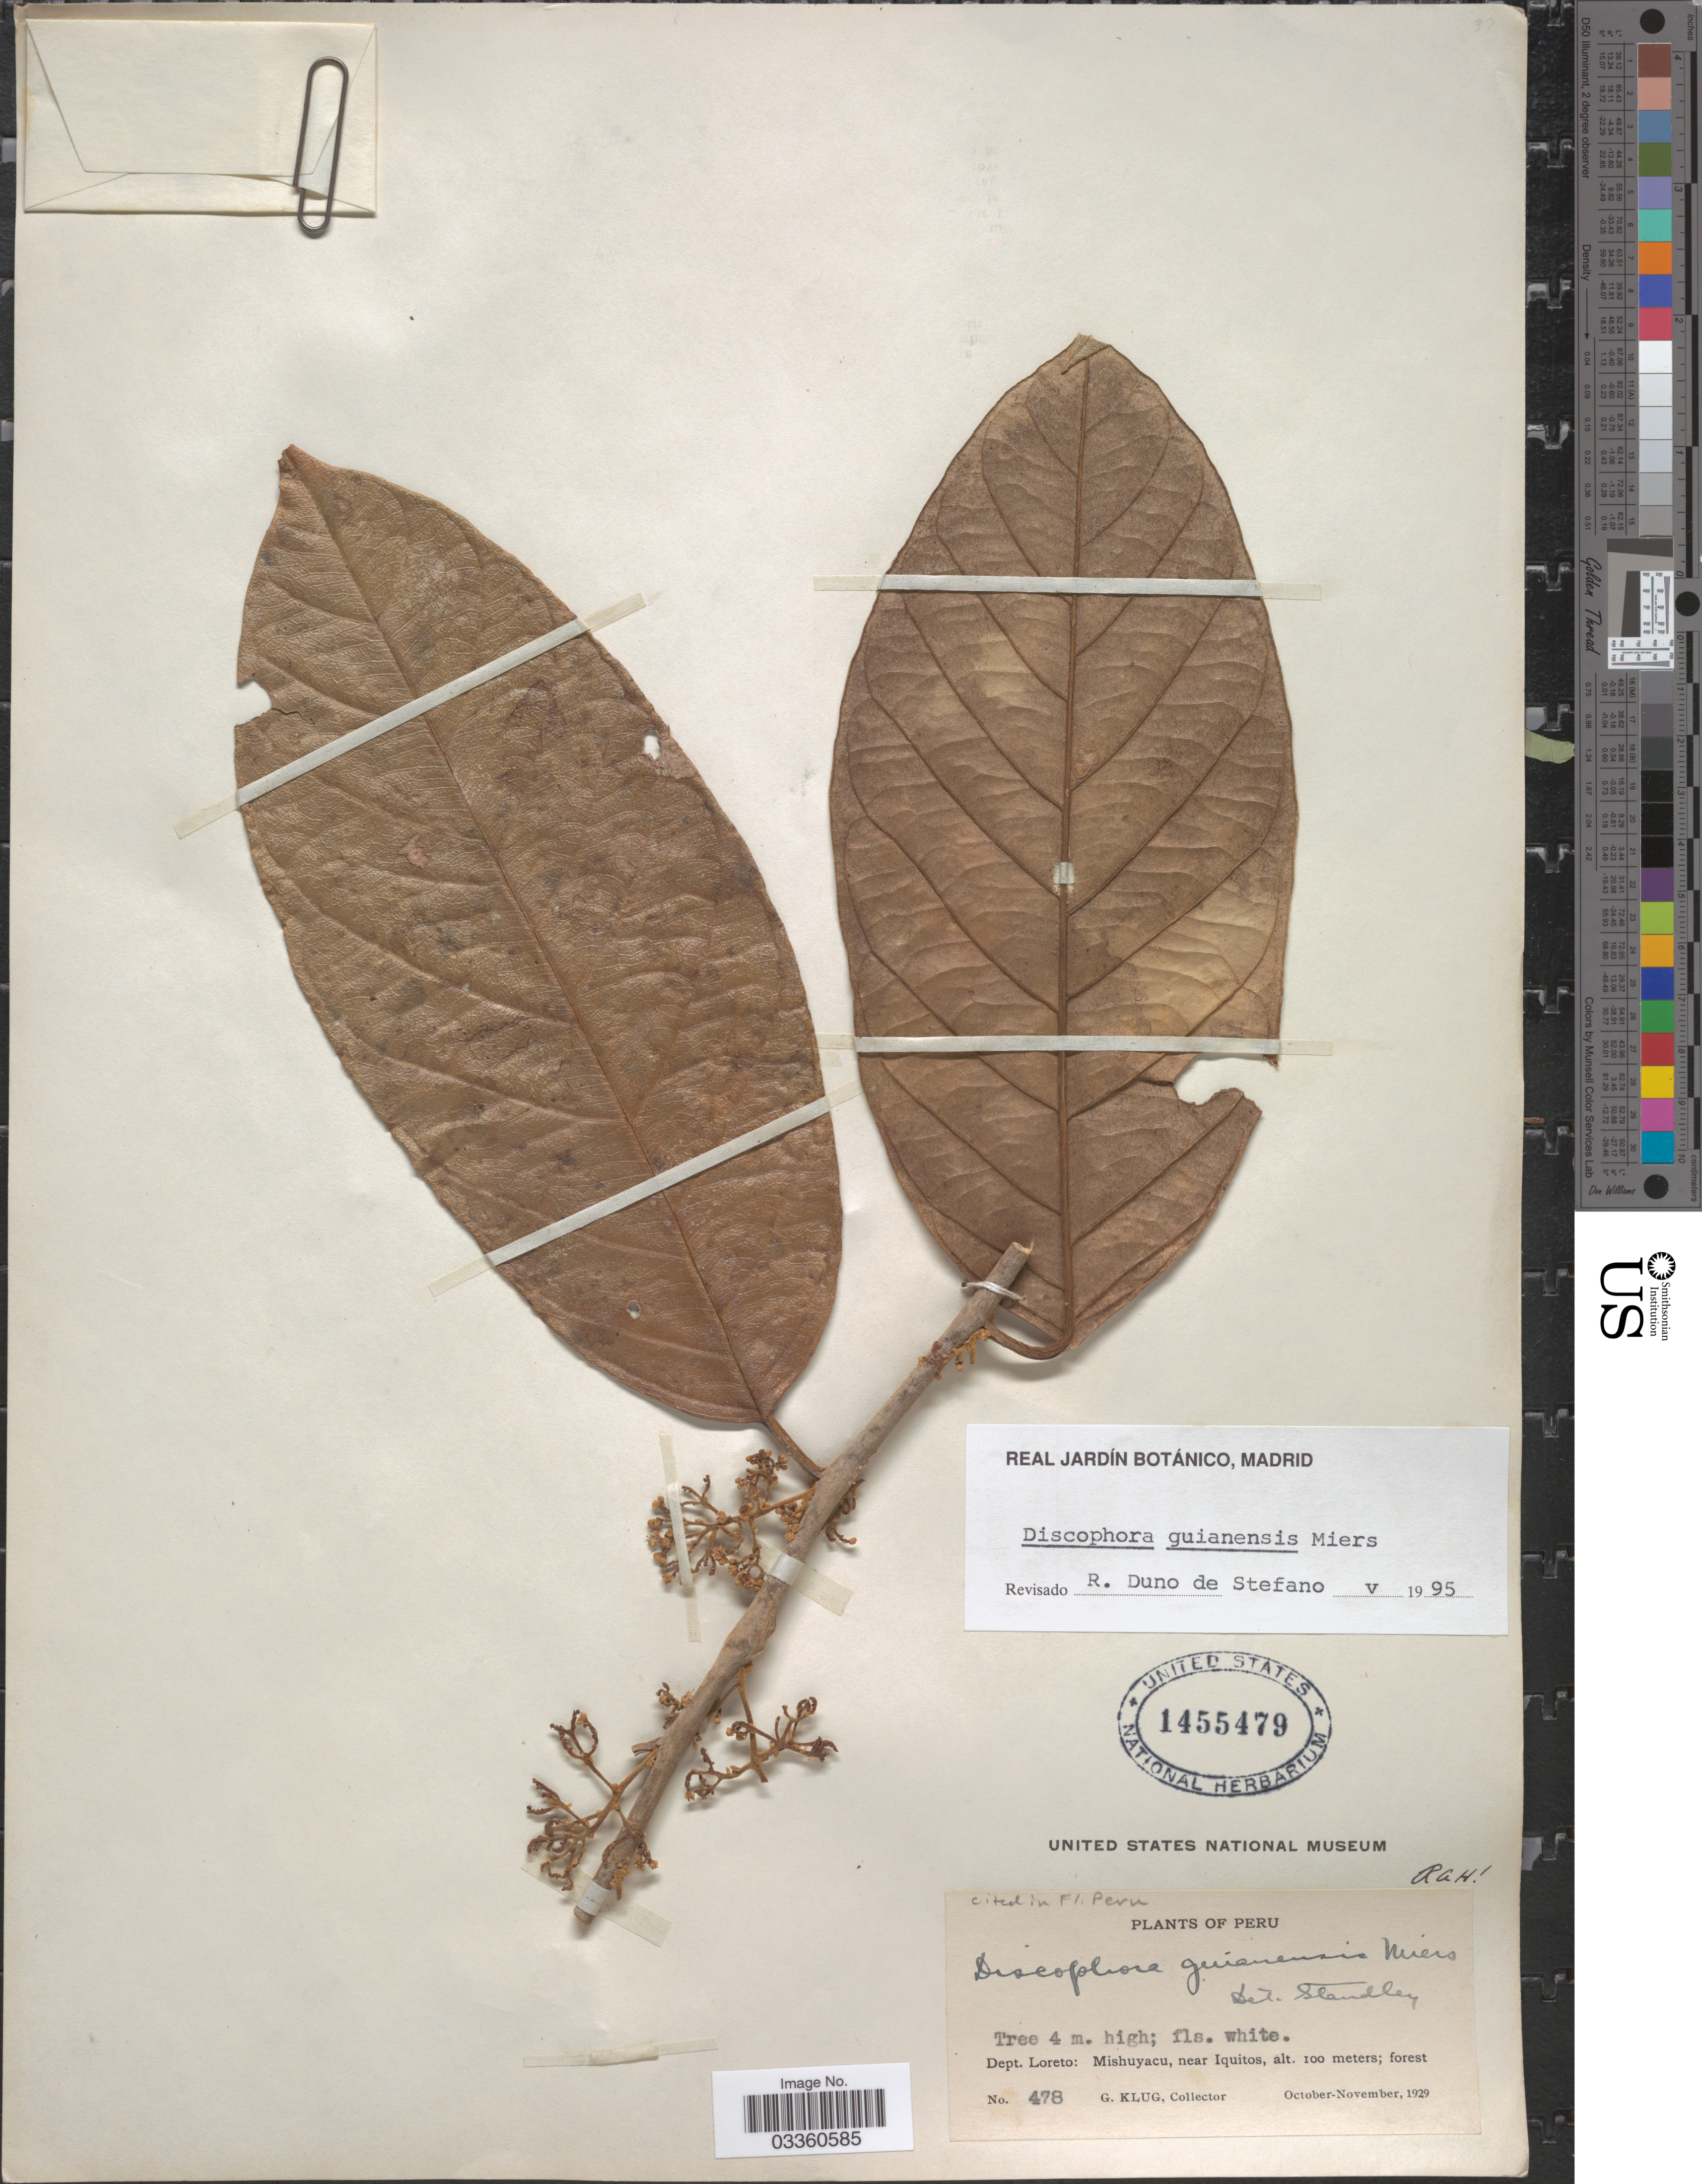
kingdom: Plantae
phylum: Tracheophyta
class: Magnoliopsida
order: Cardiopteridales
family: Stemonuraceae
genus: Discophora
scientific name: Discophora guianensis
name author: Miers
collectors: G. Klug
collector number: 478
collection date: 1929-10/1929-11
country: Peru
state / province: Loreto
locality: Dept. Loreto: Mishuyacu, near Iquitos.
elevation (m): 100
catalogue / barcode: US 1455479